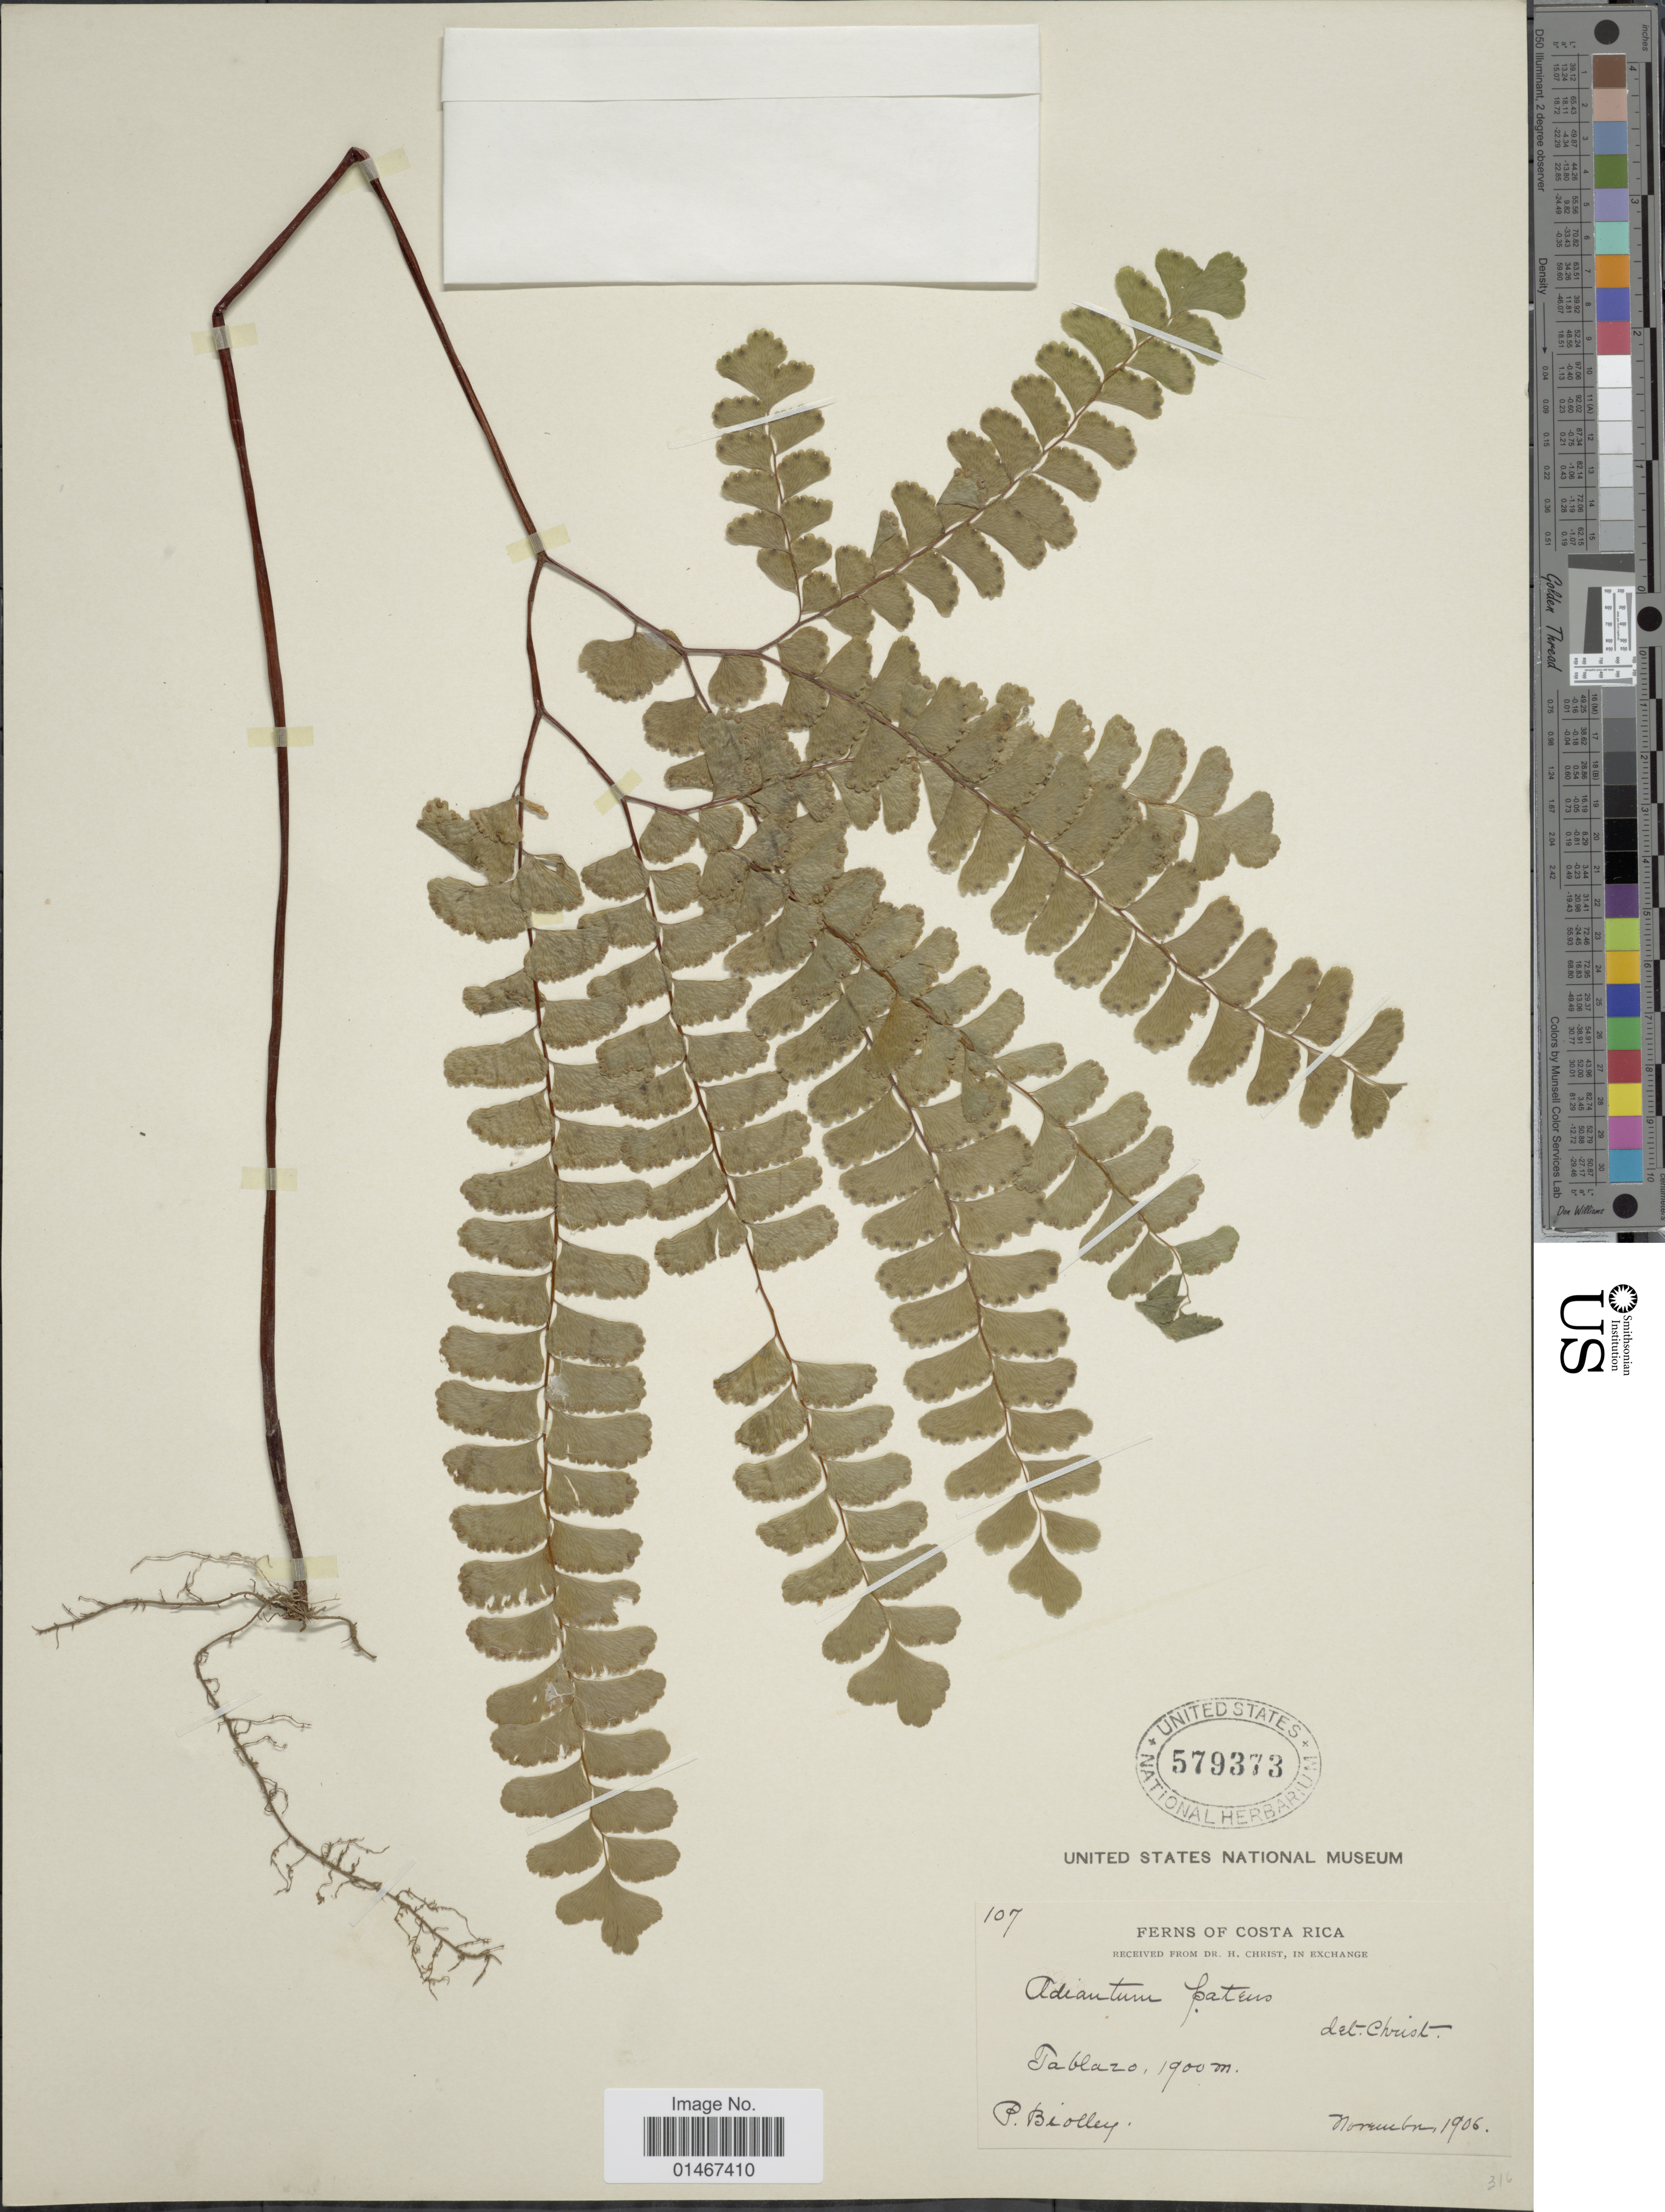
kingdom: Plantae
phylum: Tracheophyta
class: Polypodiopsida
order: Polypodiales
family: Pteridaceae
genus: Adiantum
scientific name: Adiantum patens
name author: Willd.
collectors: P. Biolley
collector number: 107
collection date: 1906-11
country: Costa Rica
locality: Tablazo.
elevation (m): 1900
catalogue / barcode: US 579373